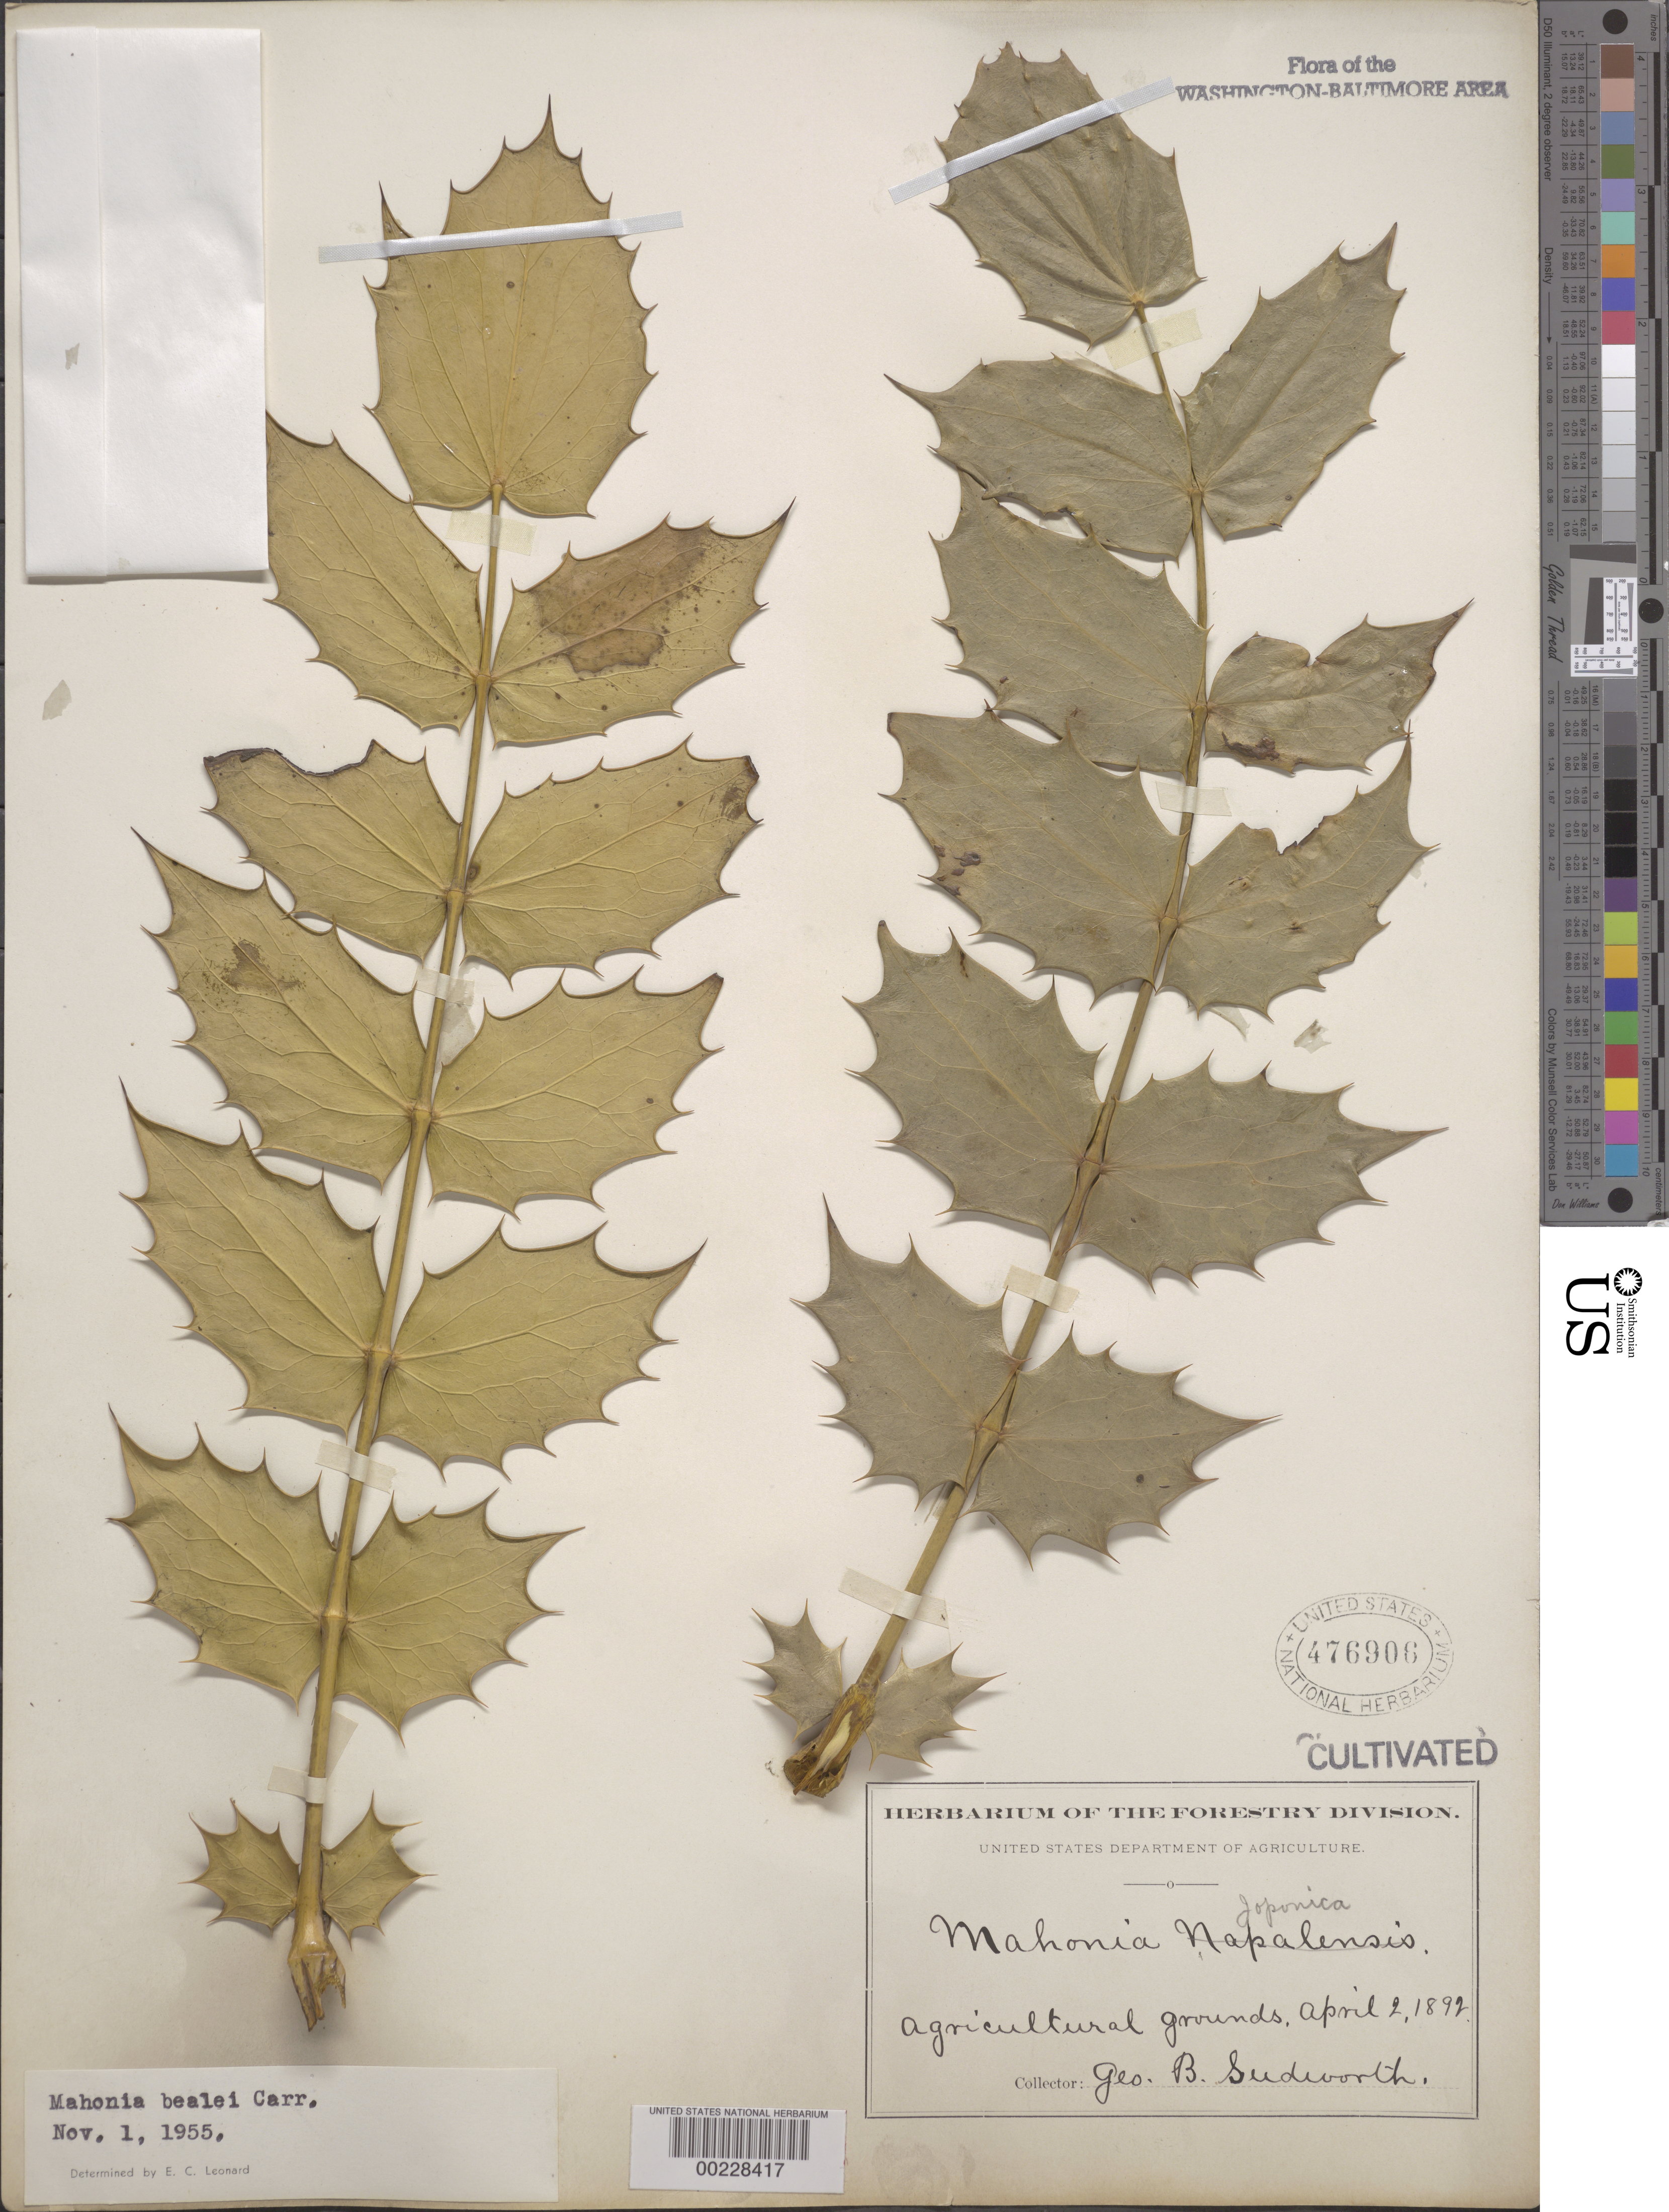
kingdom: Plantae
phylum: Tracheophyta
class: Magnoliopsida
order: Ranunculales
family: Berberidaceae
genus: Mahonia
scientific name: Mahonia bealei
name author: (Fortune) Carrière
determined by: Leonard, Emery C., (US)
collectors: G. B. Sudworth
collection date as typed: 02 Apr 1892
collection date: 1892-04-02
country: United States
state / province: District of Columbia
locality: Agricultural grounds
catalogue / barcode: US 476906